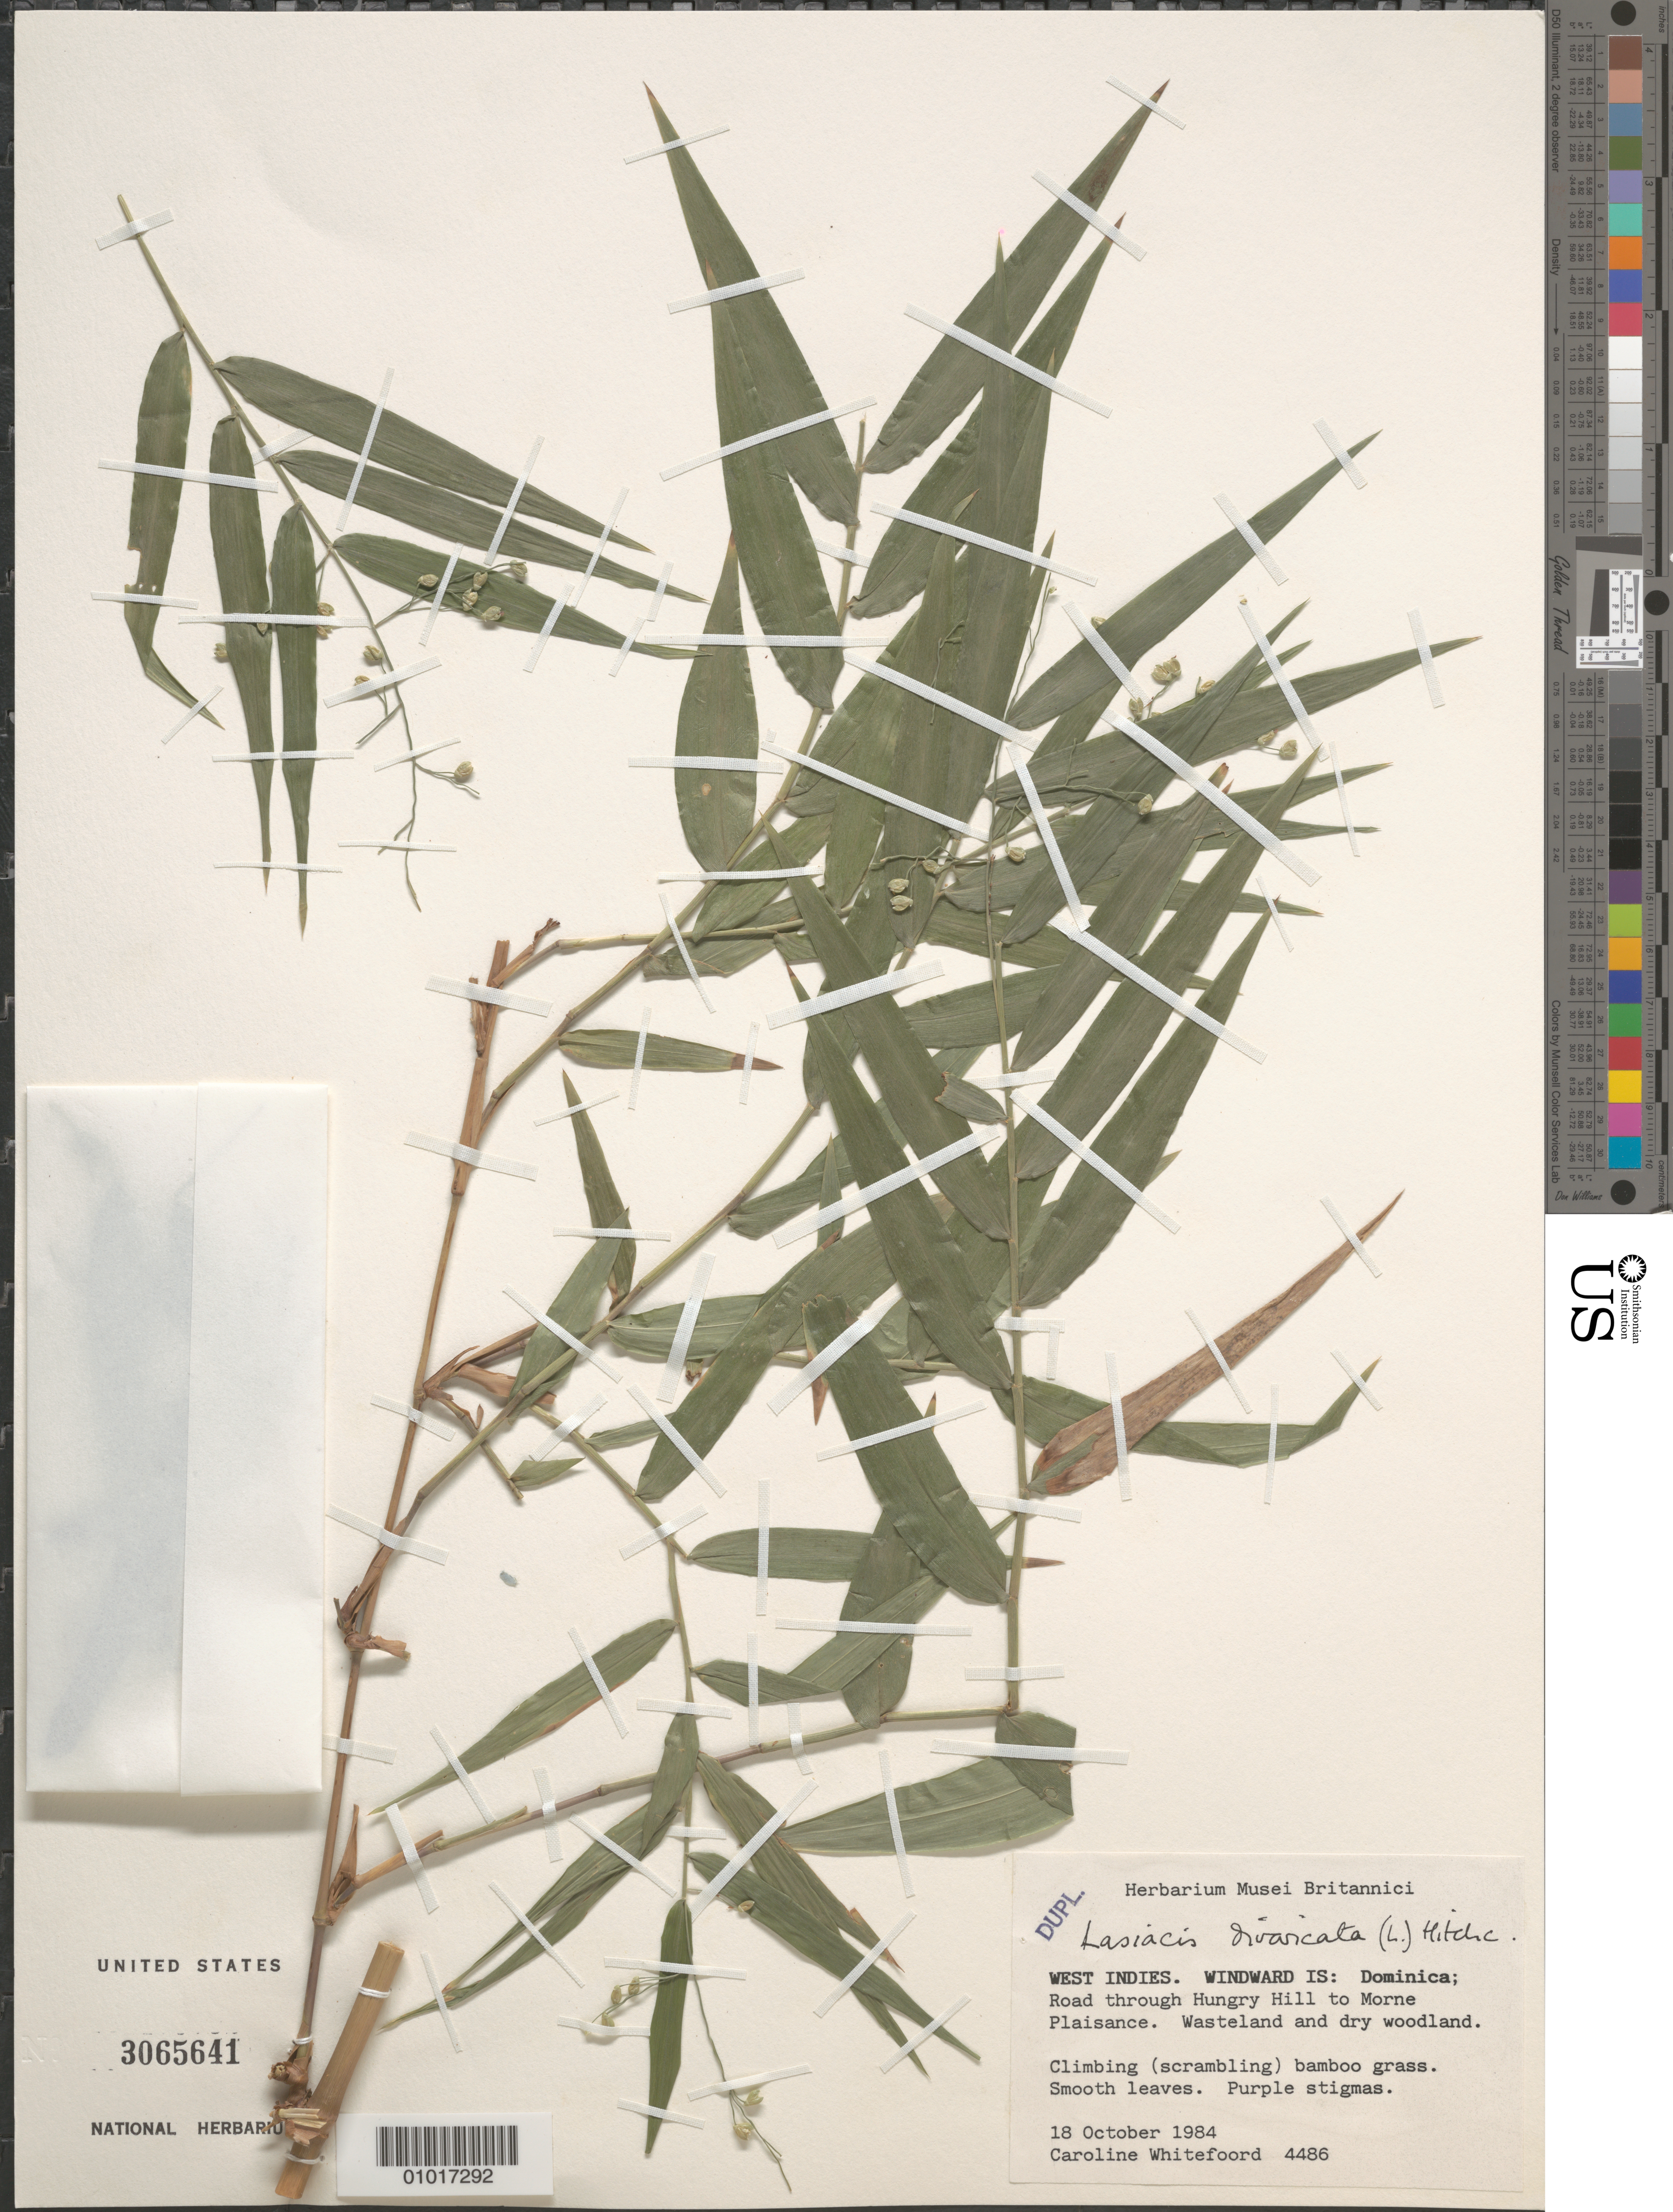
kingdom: Plantae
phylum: Tracheophyta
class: Liliopsida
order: Poales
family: Poaceae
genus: Lasiacis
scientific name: Lasiacis divaricata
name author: (L.) Hitchc.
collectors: C. Whitefoord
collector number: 4486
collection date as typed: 18 Oct 1984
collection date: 1984-10-18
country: Dominica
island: Dominica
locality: Leeward Islands, Dominica, road through Hungry Hill to Morne Plaisance. Wasteland and dry woodland.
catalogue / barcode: US 3065641